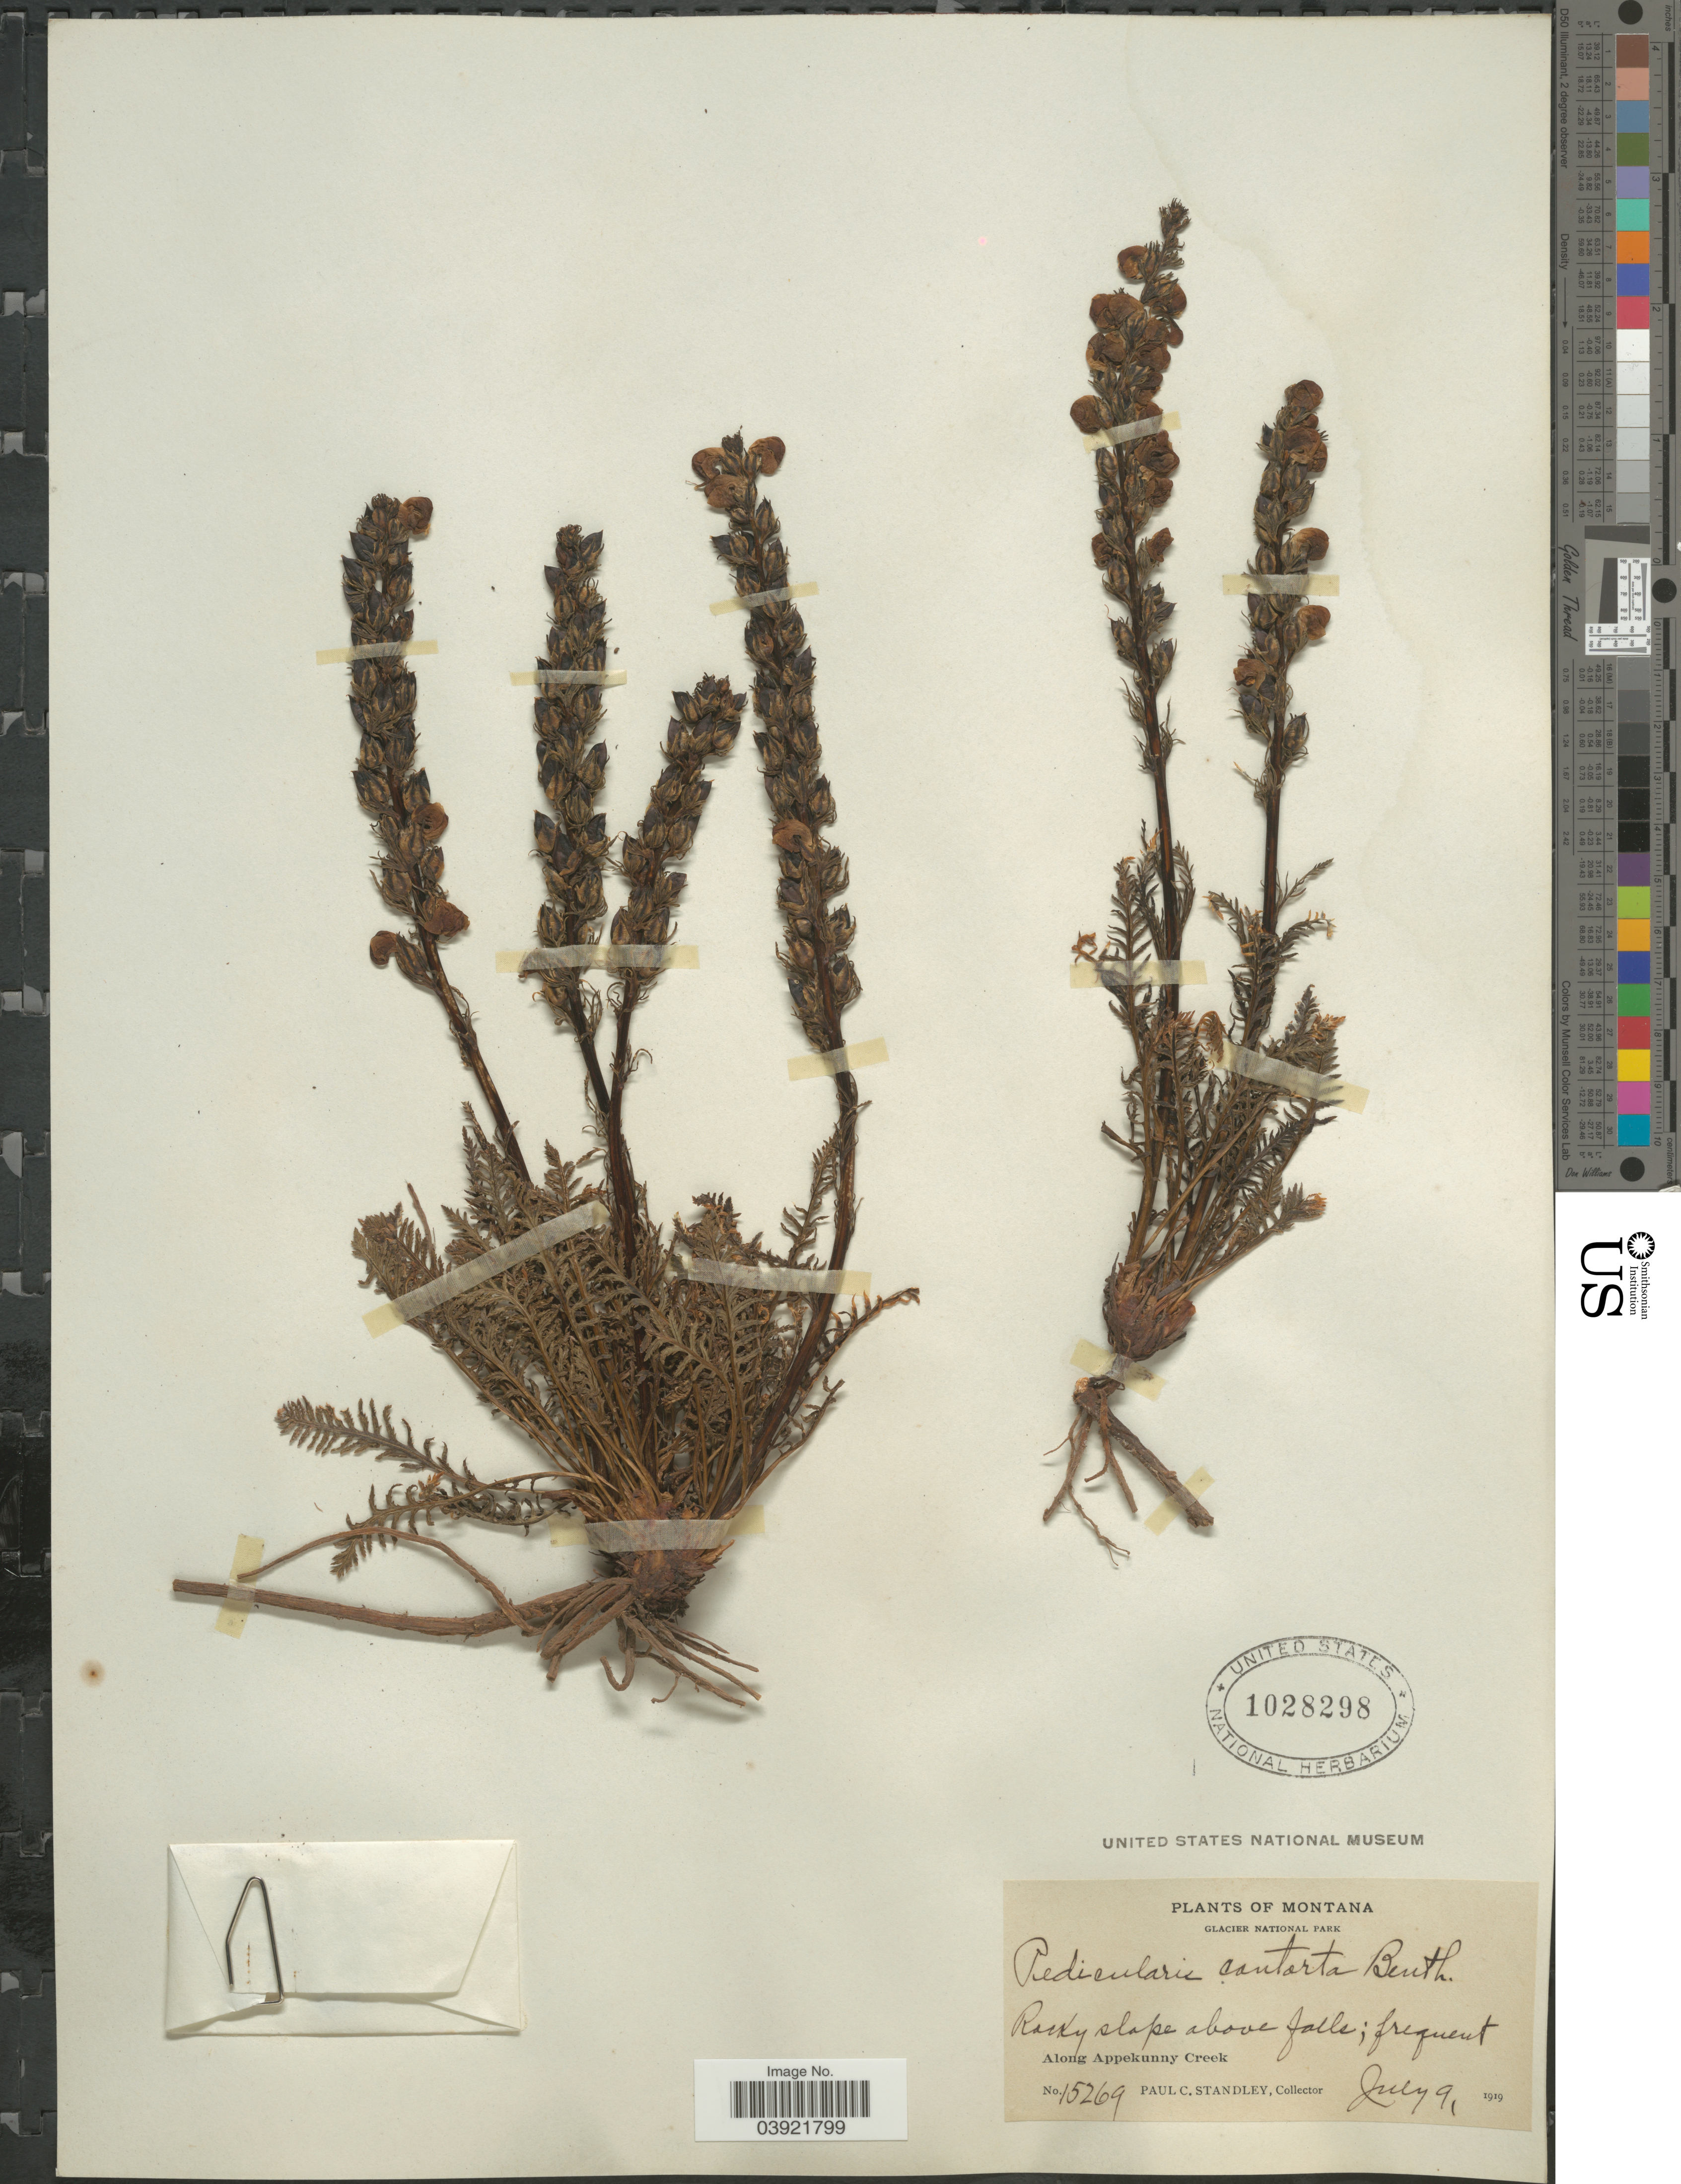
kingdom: Plantae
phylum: Tracheophyta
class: Magnoliopsida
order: Lamiales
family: Orobanchaceae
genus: Pedicularis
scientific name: Pedicularis contorta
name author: Benth.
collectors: P. C. Standley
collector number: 15269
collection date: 1919-07-09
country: United States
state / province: Montana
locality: Glacier National Park. Along Appekunny Creek.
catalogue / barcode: US 1028298